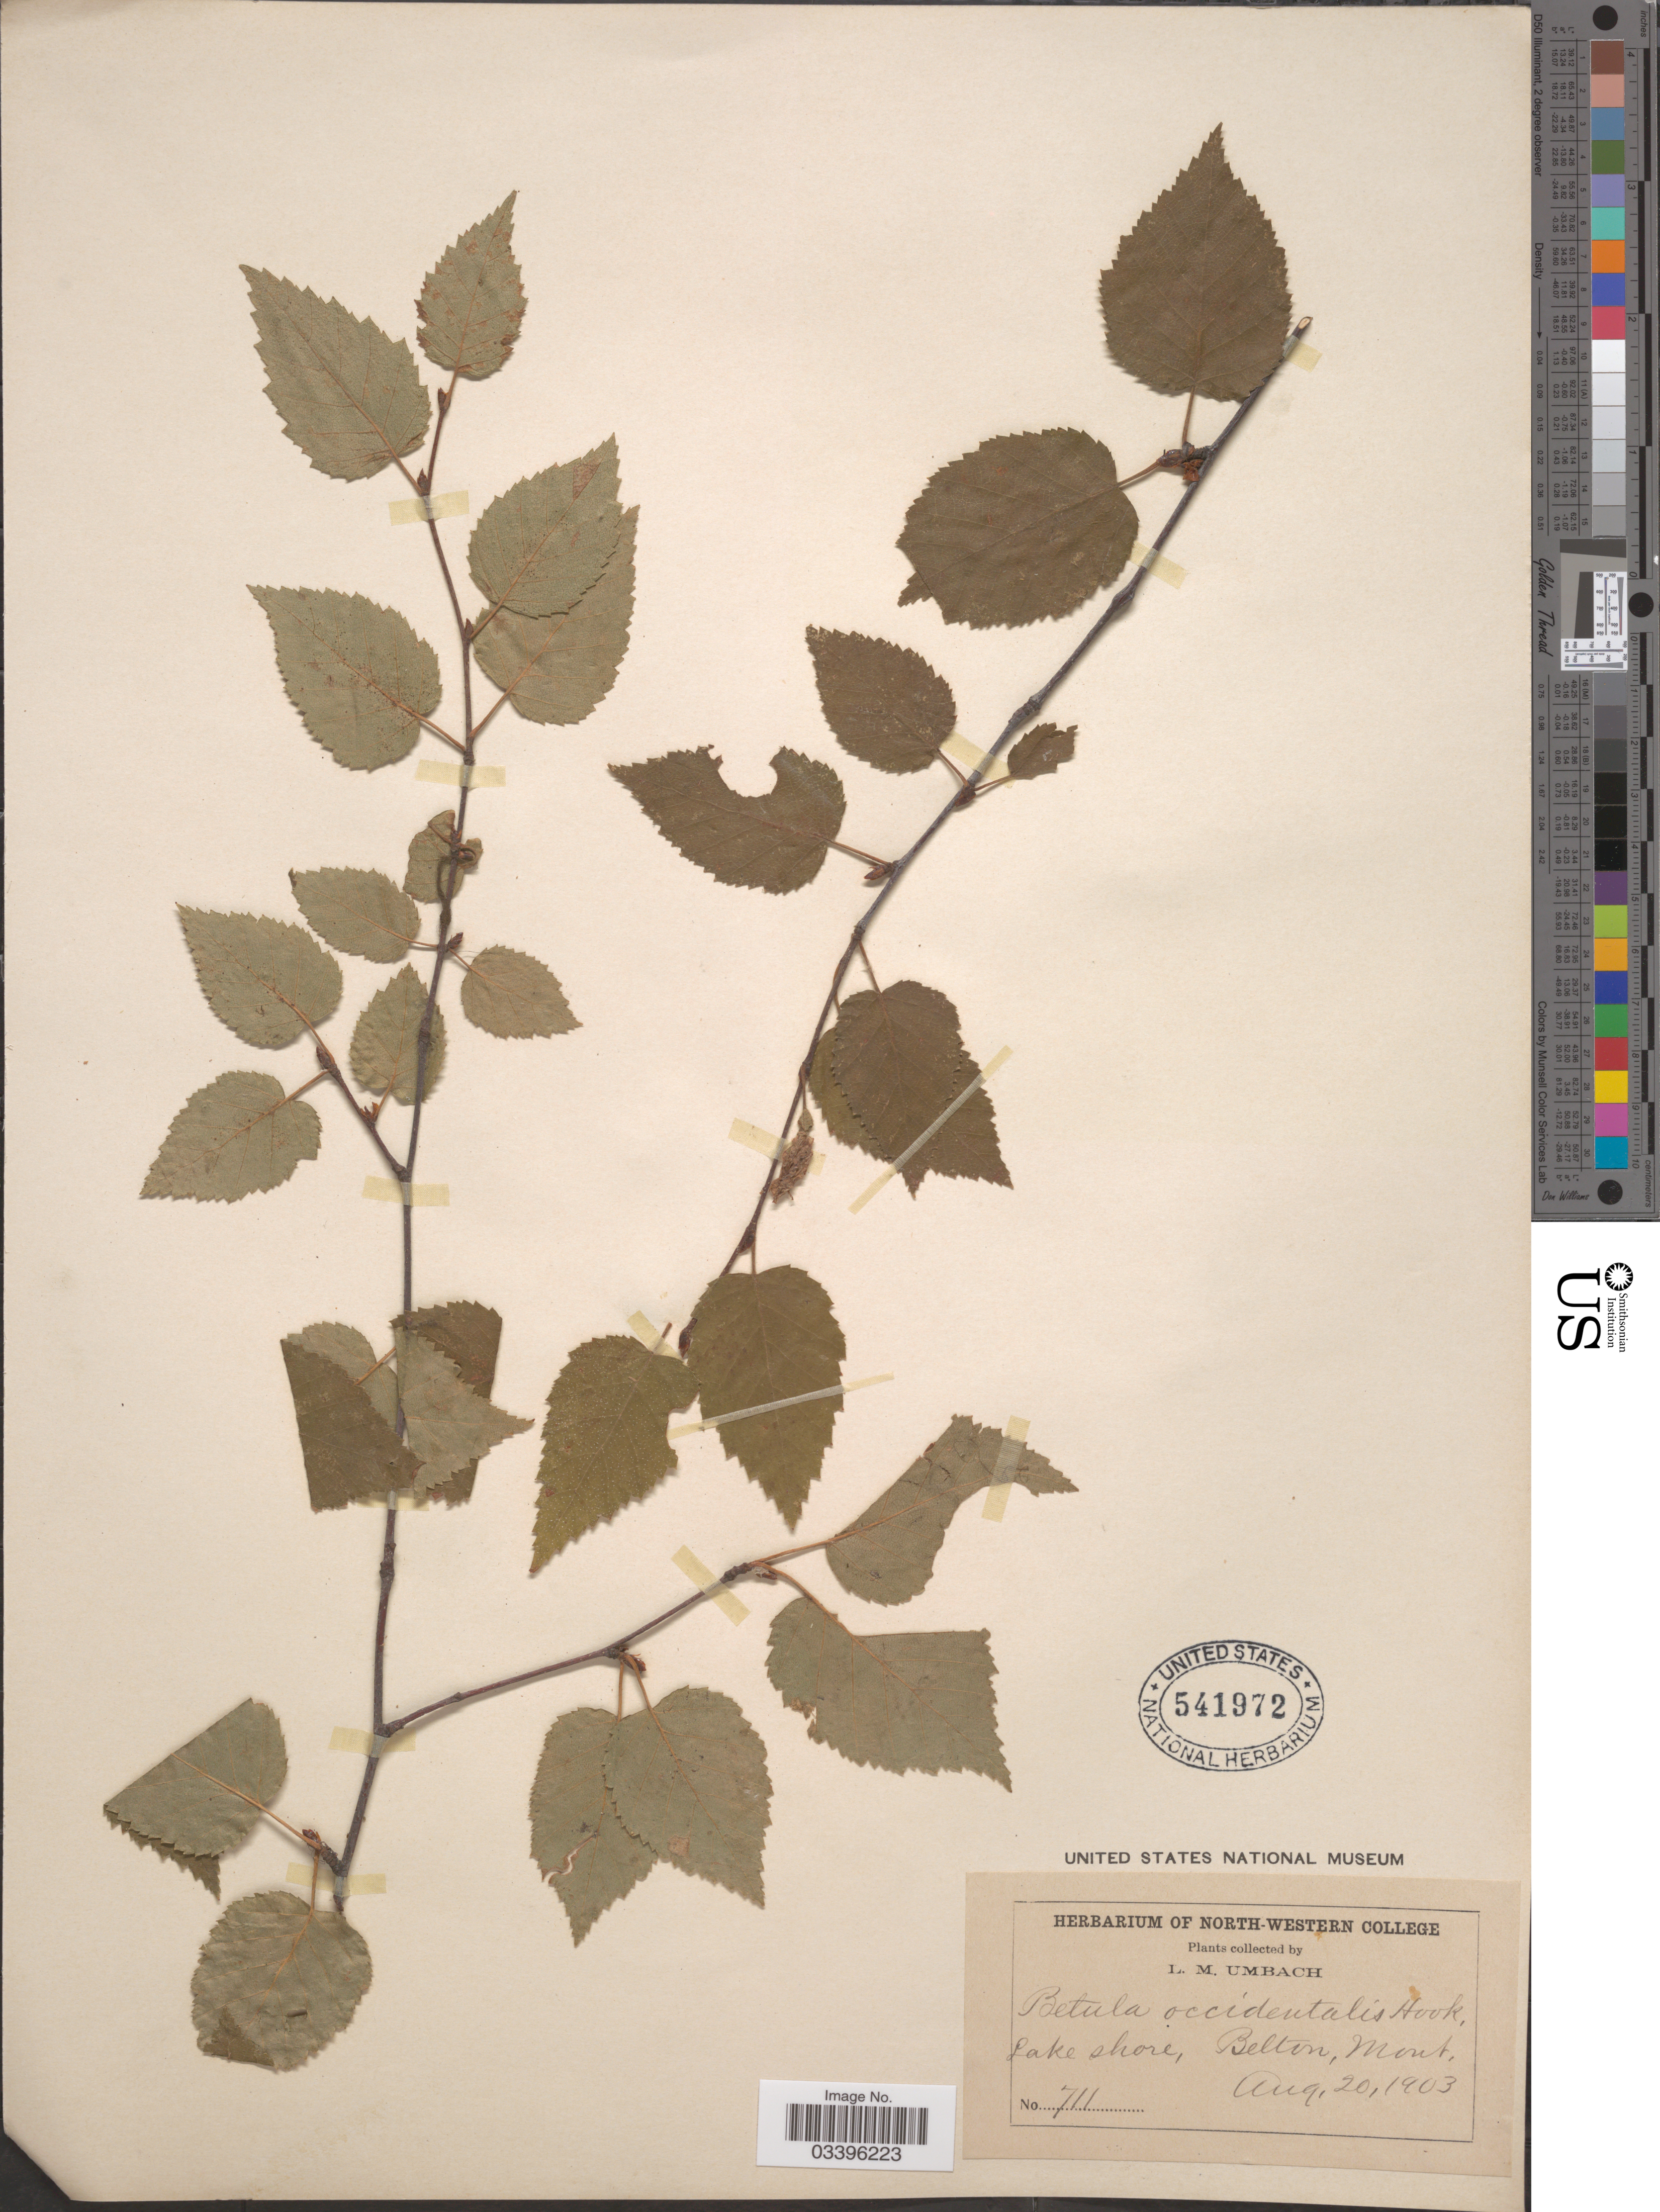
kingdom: Plantae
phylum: Tracheophyta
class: Magnoliopsida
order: Fagales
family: Betulaceae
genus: Betula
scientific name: Betula occidentalis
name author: Hook.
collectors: L. M. Umbach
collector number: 711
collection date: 1903-08-20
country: United States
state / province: Montana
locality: Lake Shore, Belton.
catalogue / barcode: US 541972